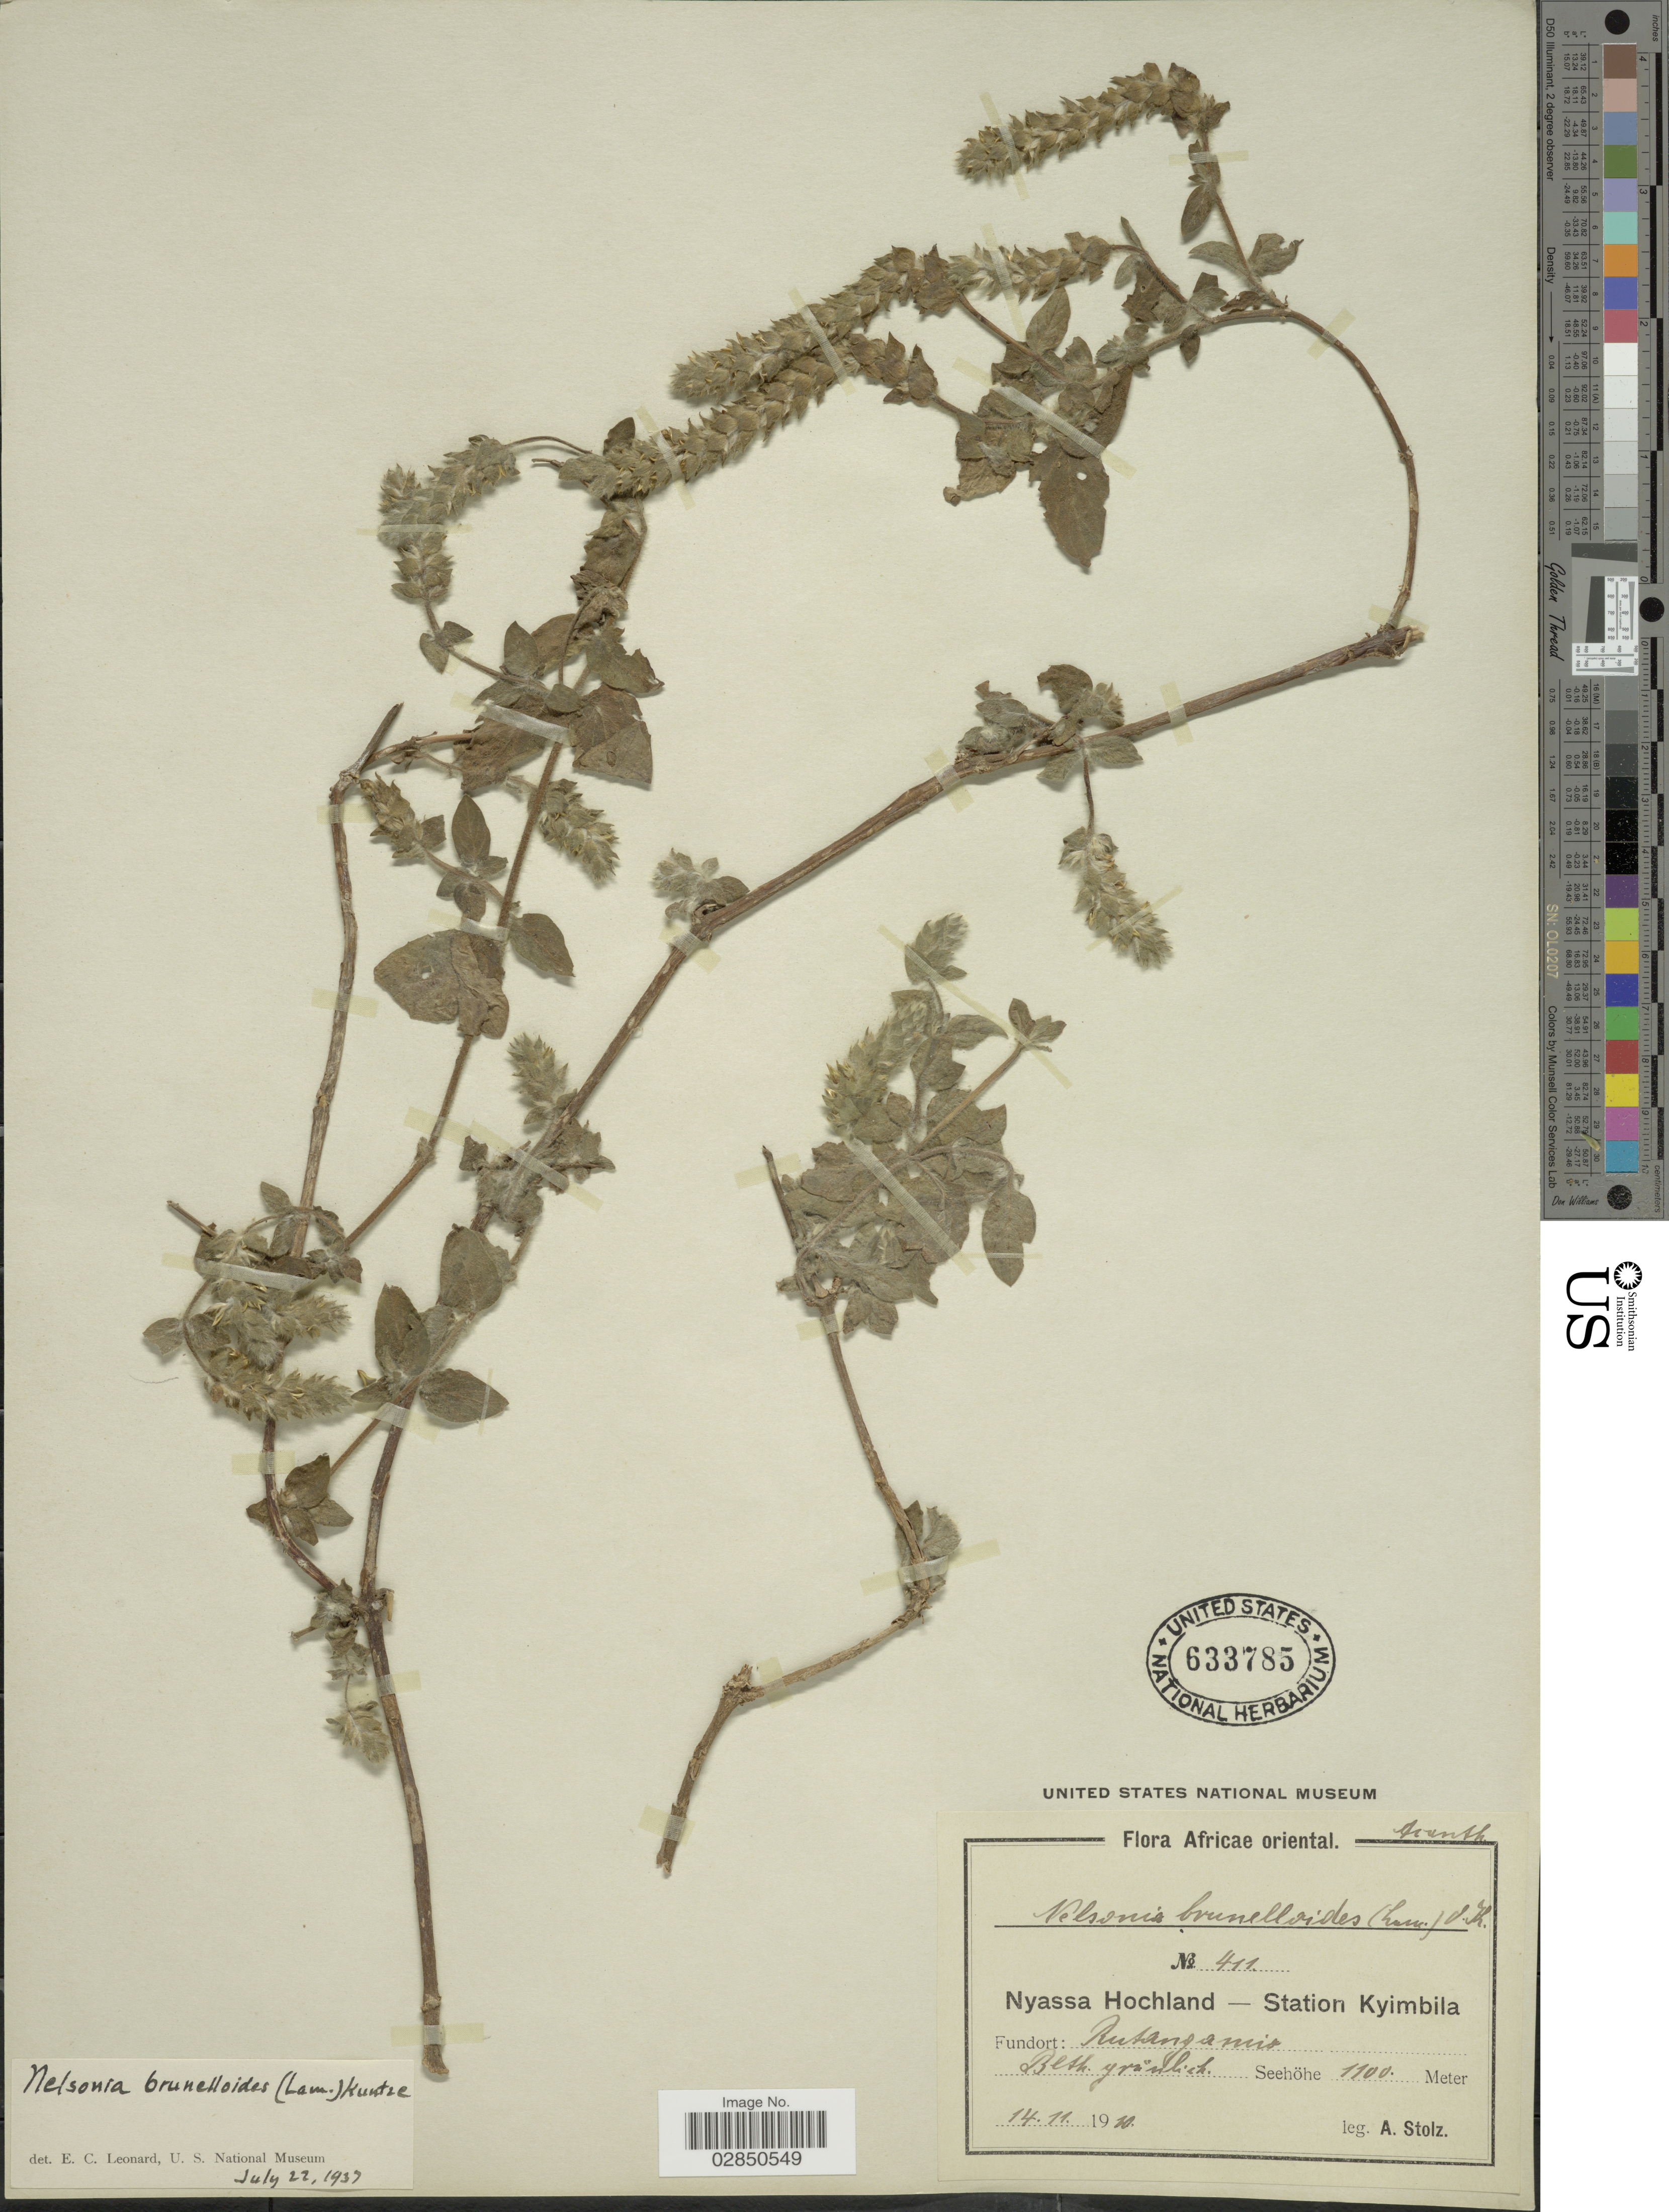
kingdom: Plantae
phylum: Tracheophyta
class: Magnoliopsida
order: Lamiales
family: Acanthaceae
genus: Nelsonia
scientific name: Nelsonia canescens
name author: (Lam.) Spreng.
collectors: A. Stolz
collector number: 411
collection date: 1910-11-14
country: Malawi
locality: Nyassa Hochland - Station Kyimbila, Fundort: Rutangmio. Africae oriental.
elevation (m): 1100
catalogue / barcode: US 633785